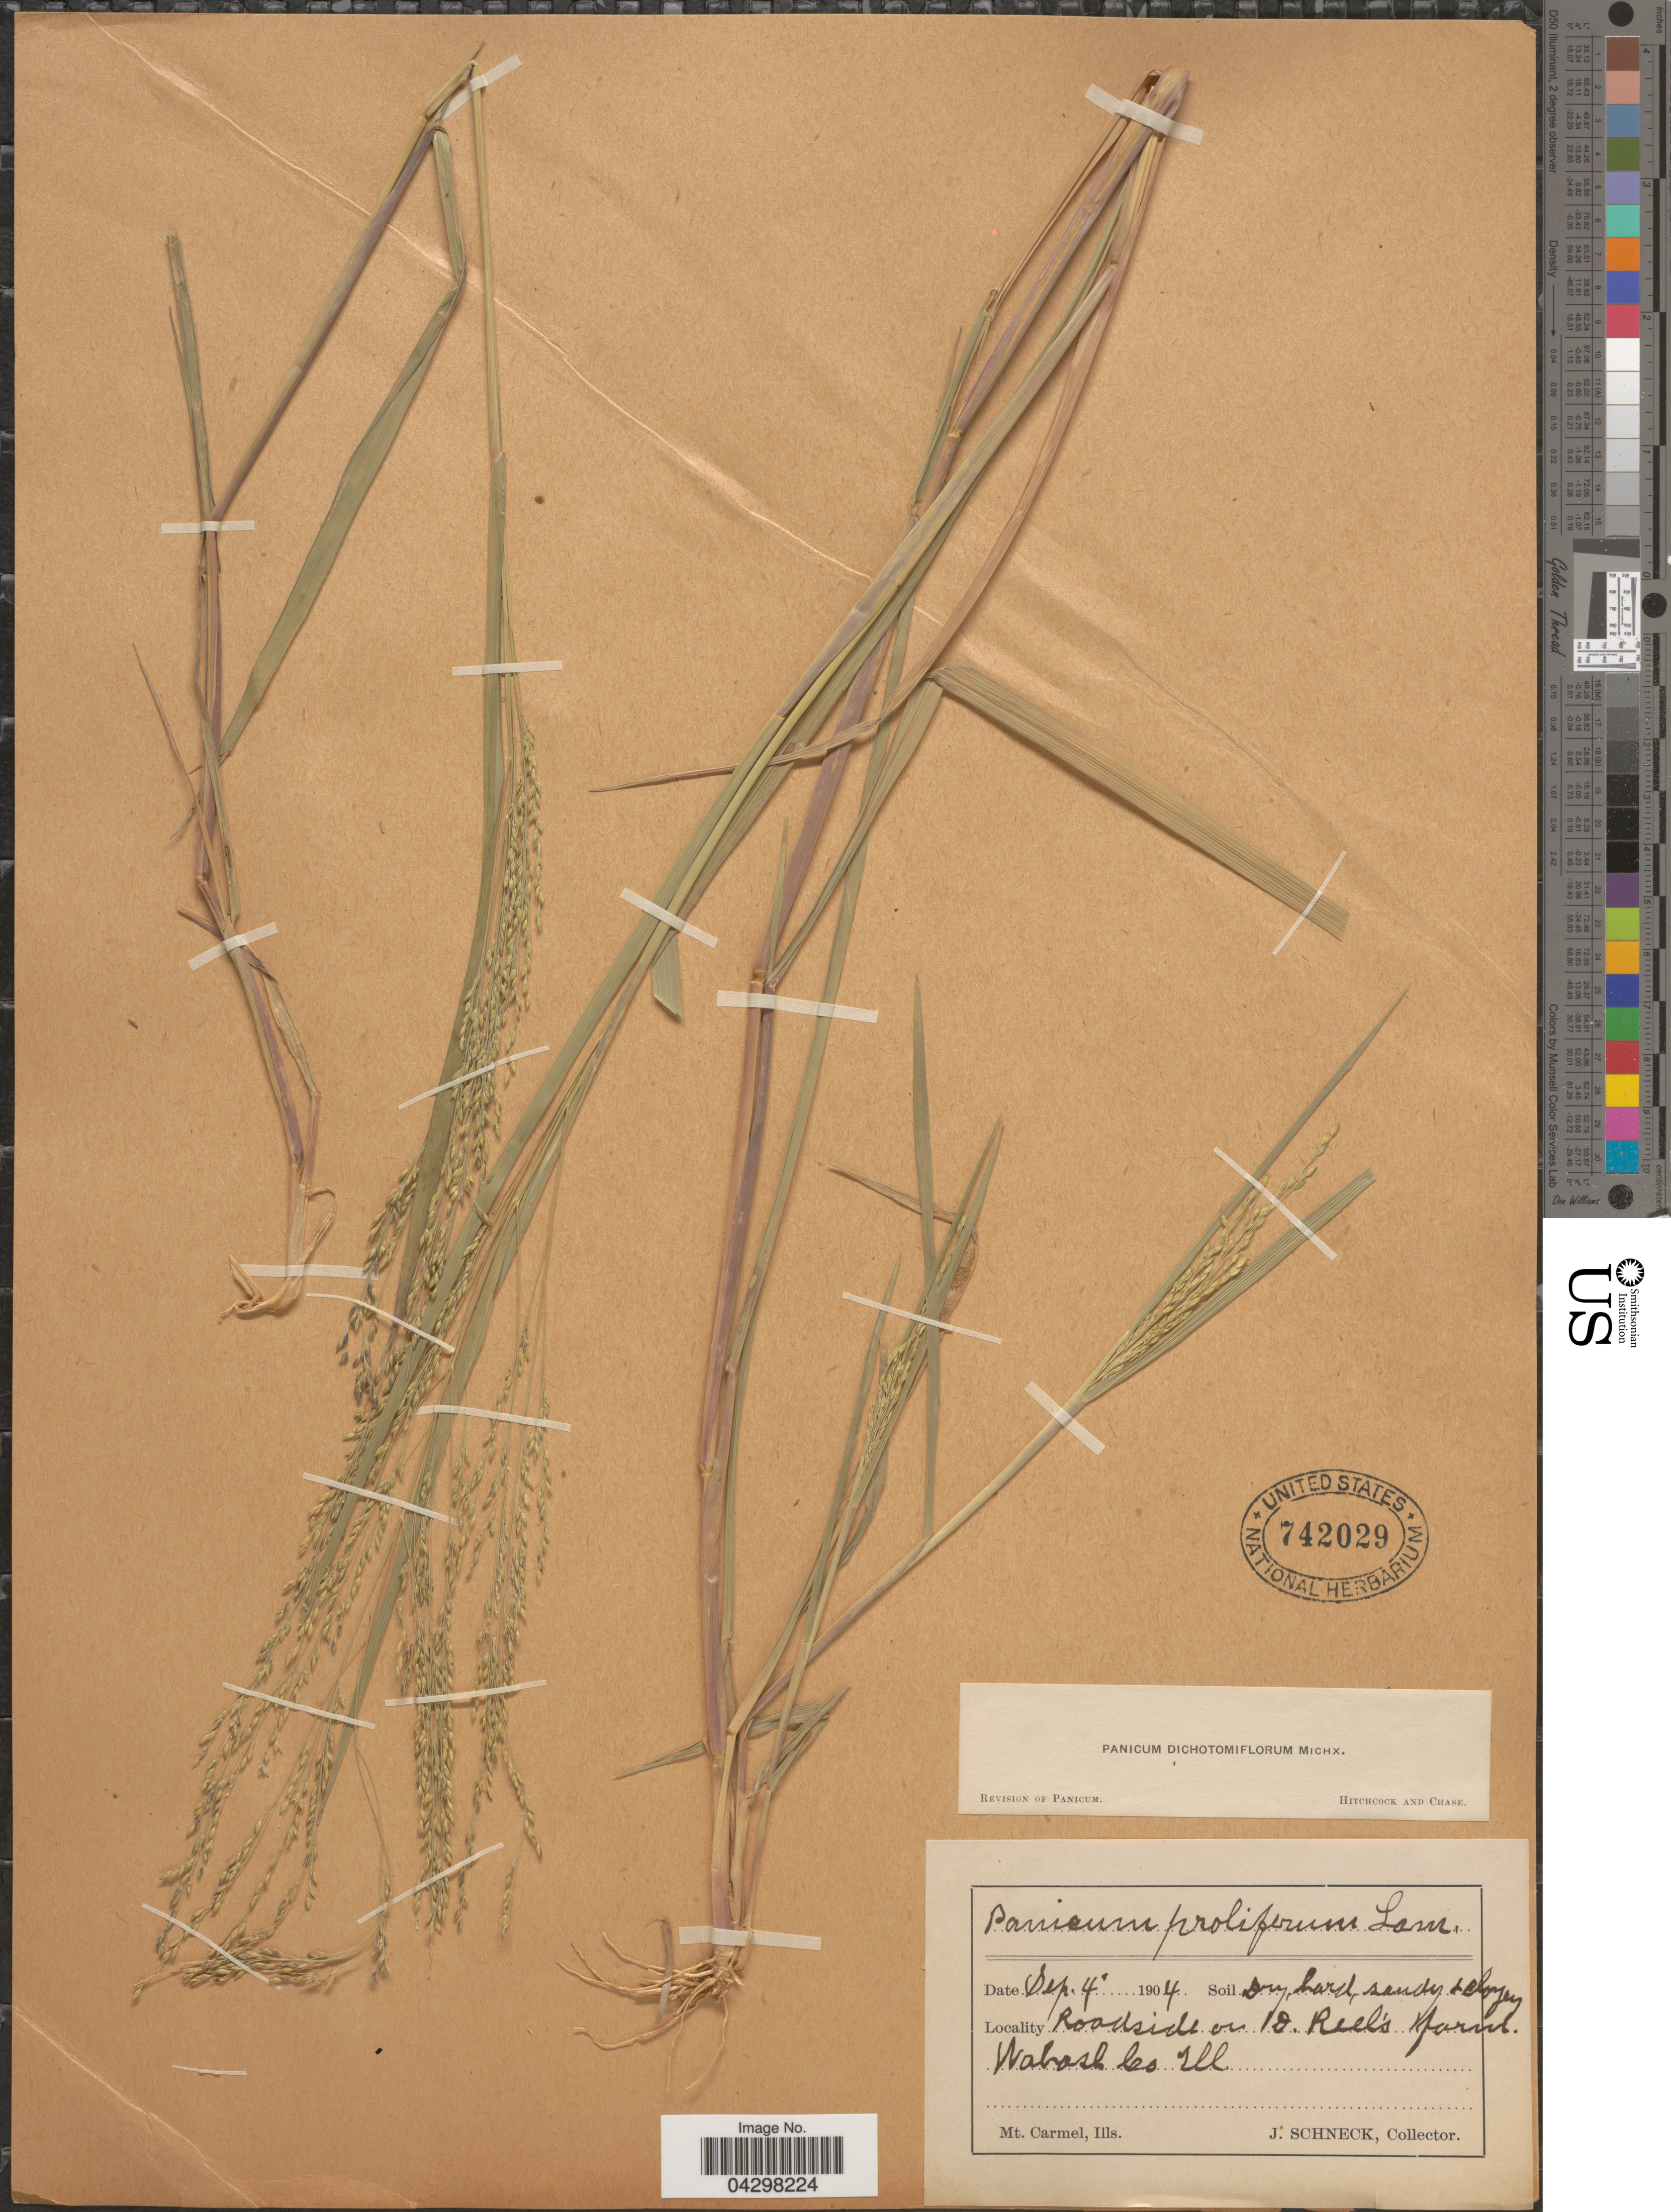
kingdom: Plantae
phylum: Tracheophyta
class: Liliopsida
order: Poales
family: Poaceae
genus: Panicum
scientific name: Panicum dichotomiflorum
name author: Michx.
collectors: J. Schneck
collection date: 1904-09-04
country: United States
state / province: Illinois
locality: Roadside on 10. Reel's farm. Wabash Co.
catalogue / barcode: US 742029